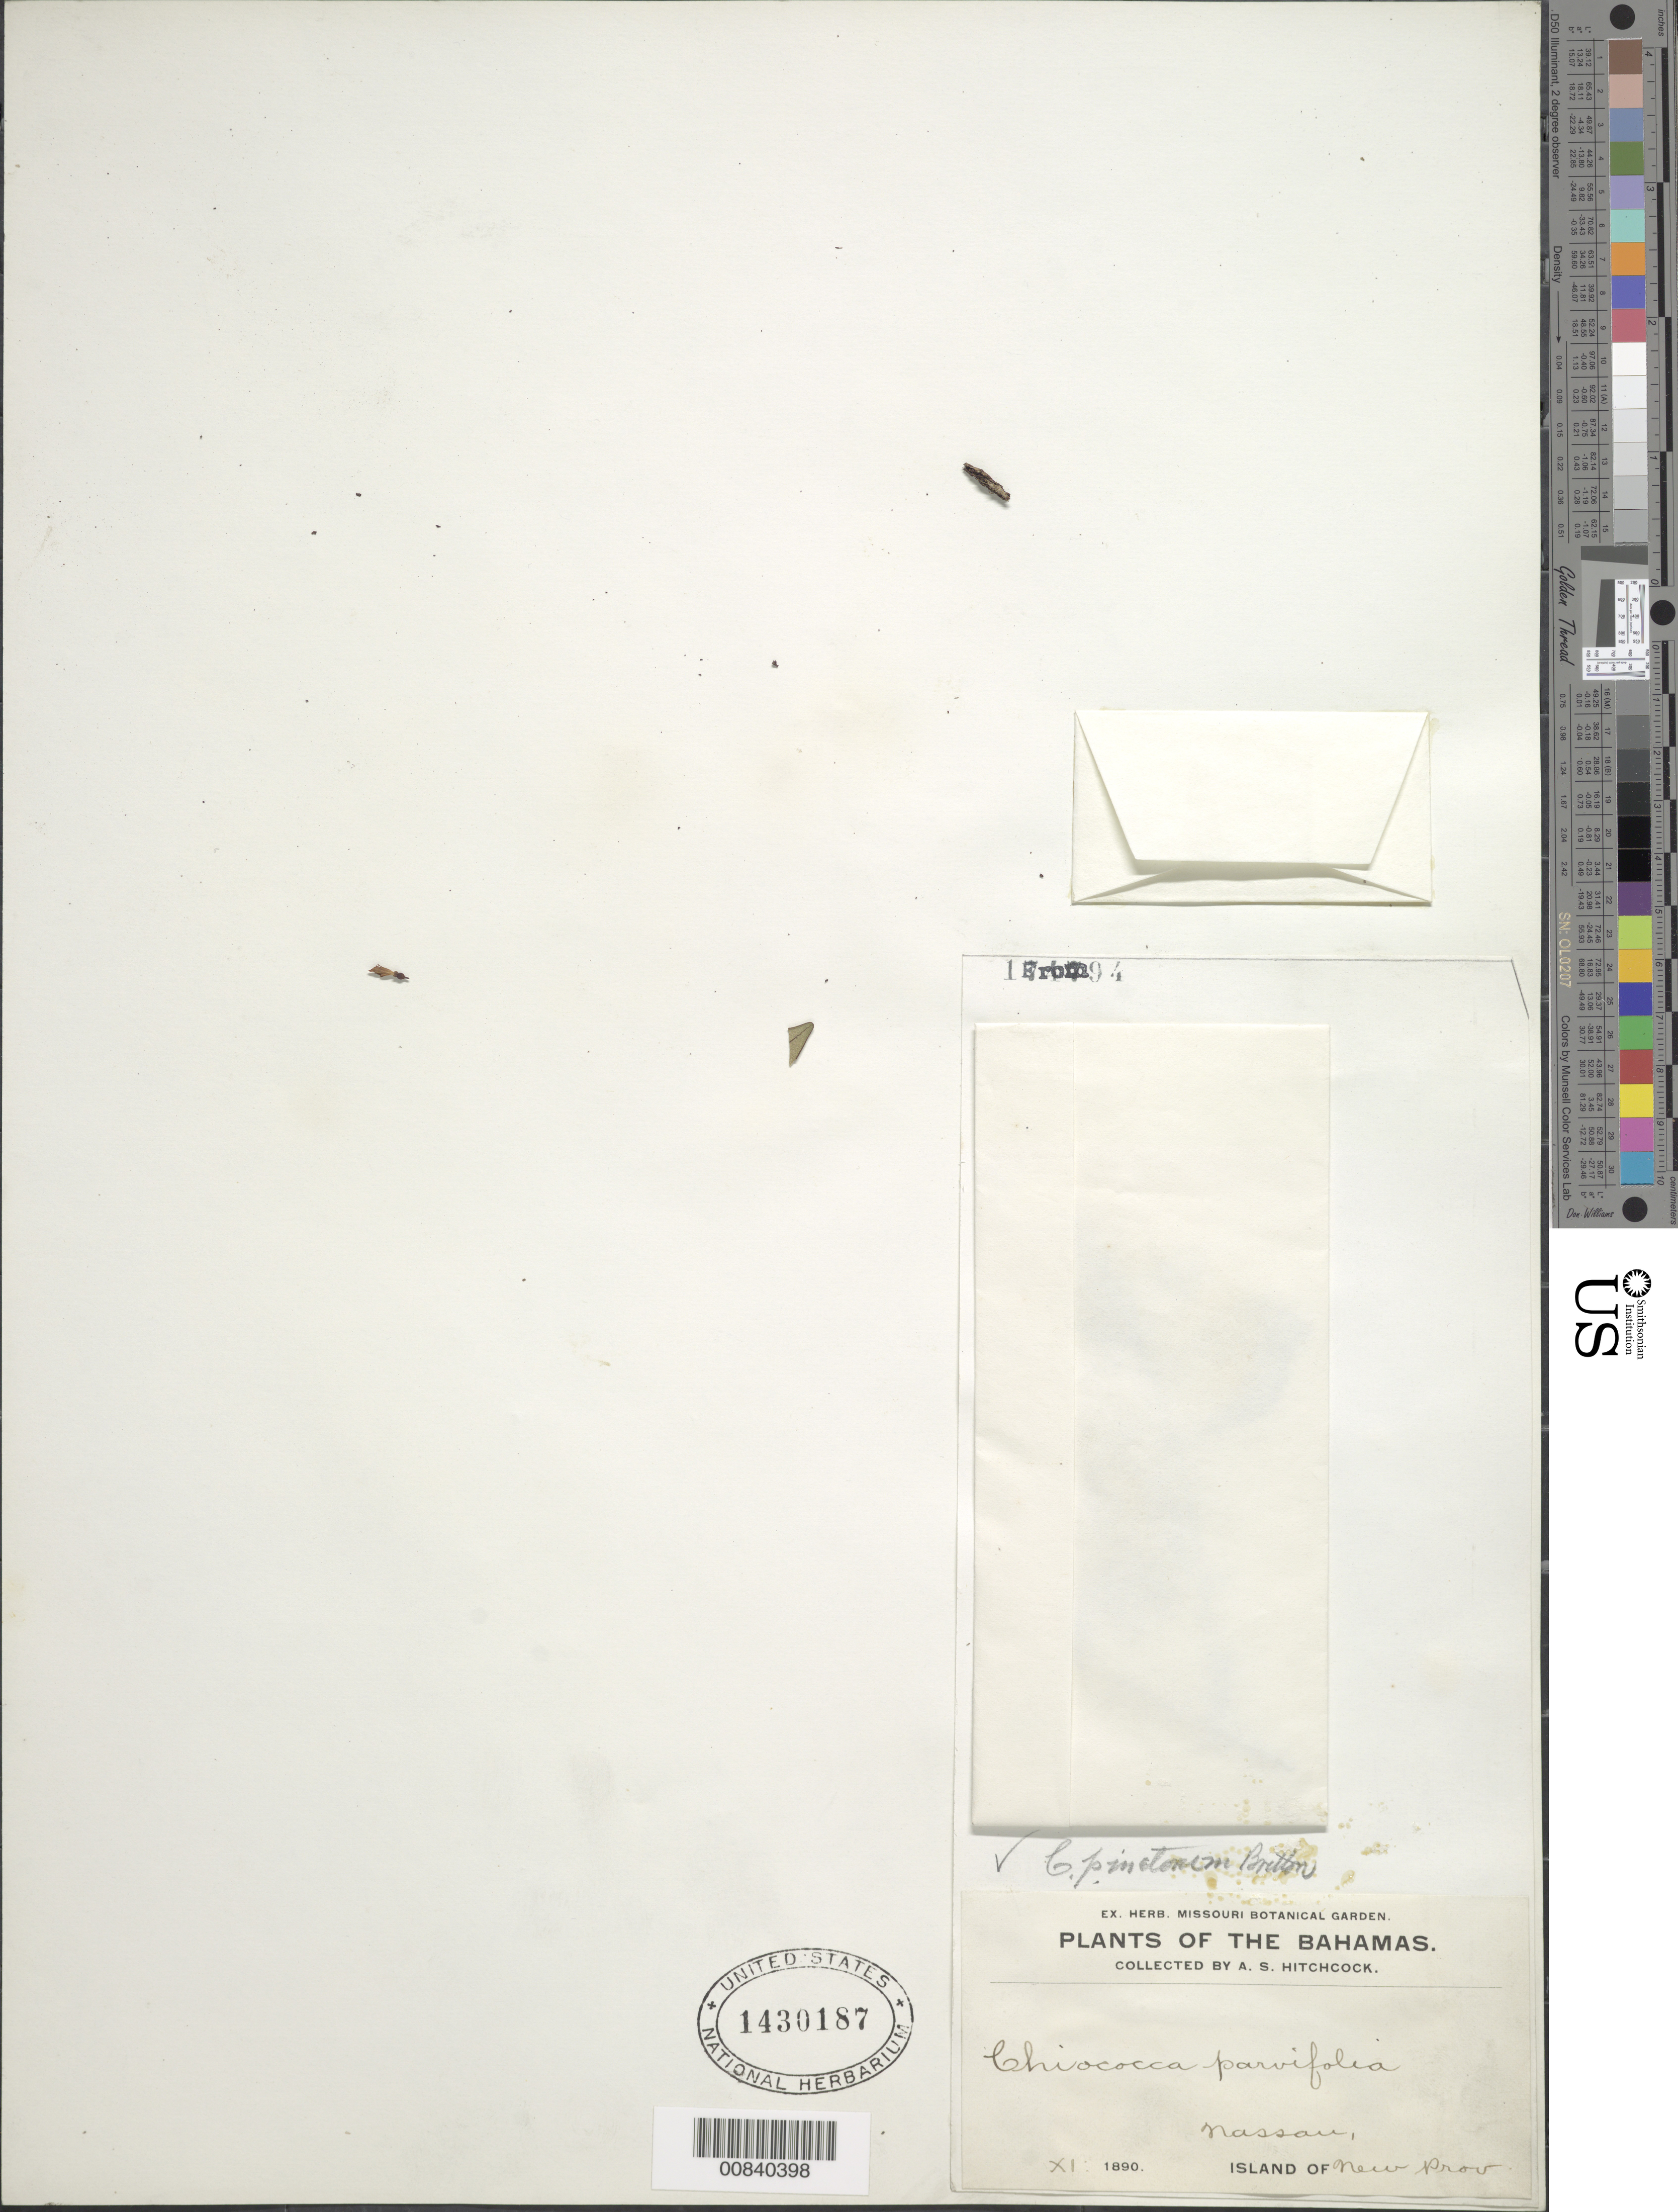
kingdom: Plantae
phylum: Tracheophyta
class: Magnoliopsida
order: Gentianales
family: Rubiaceae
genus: Chiococca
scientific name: Chiococca alba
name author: (L.) Hitchc.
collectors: A. S. Hitchcock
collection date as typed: Nov 1890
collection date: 1890-11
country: Bahamas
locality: Nassau, New Providence Island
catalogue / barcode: US 1430187